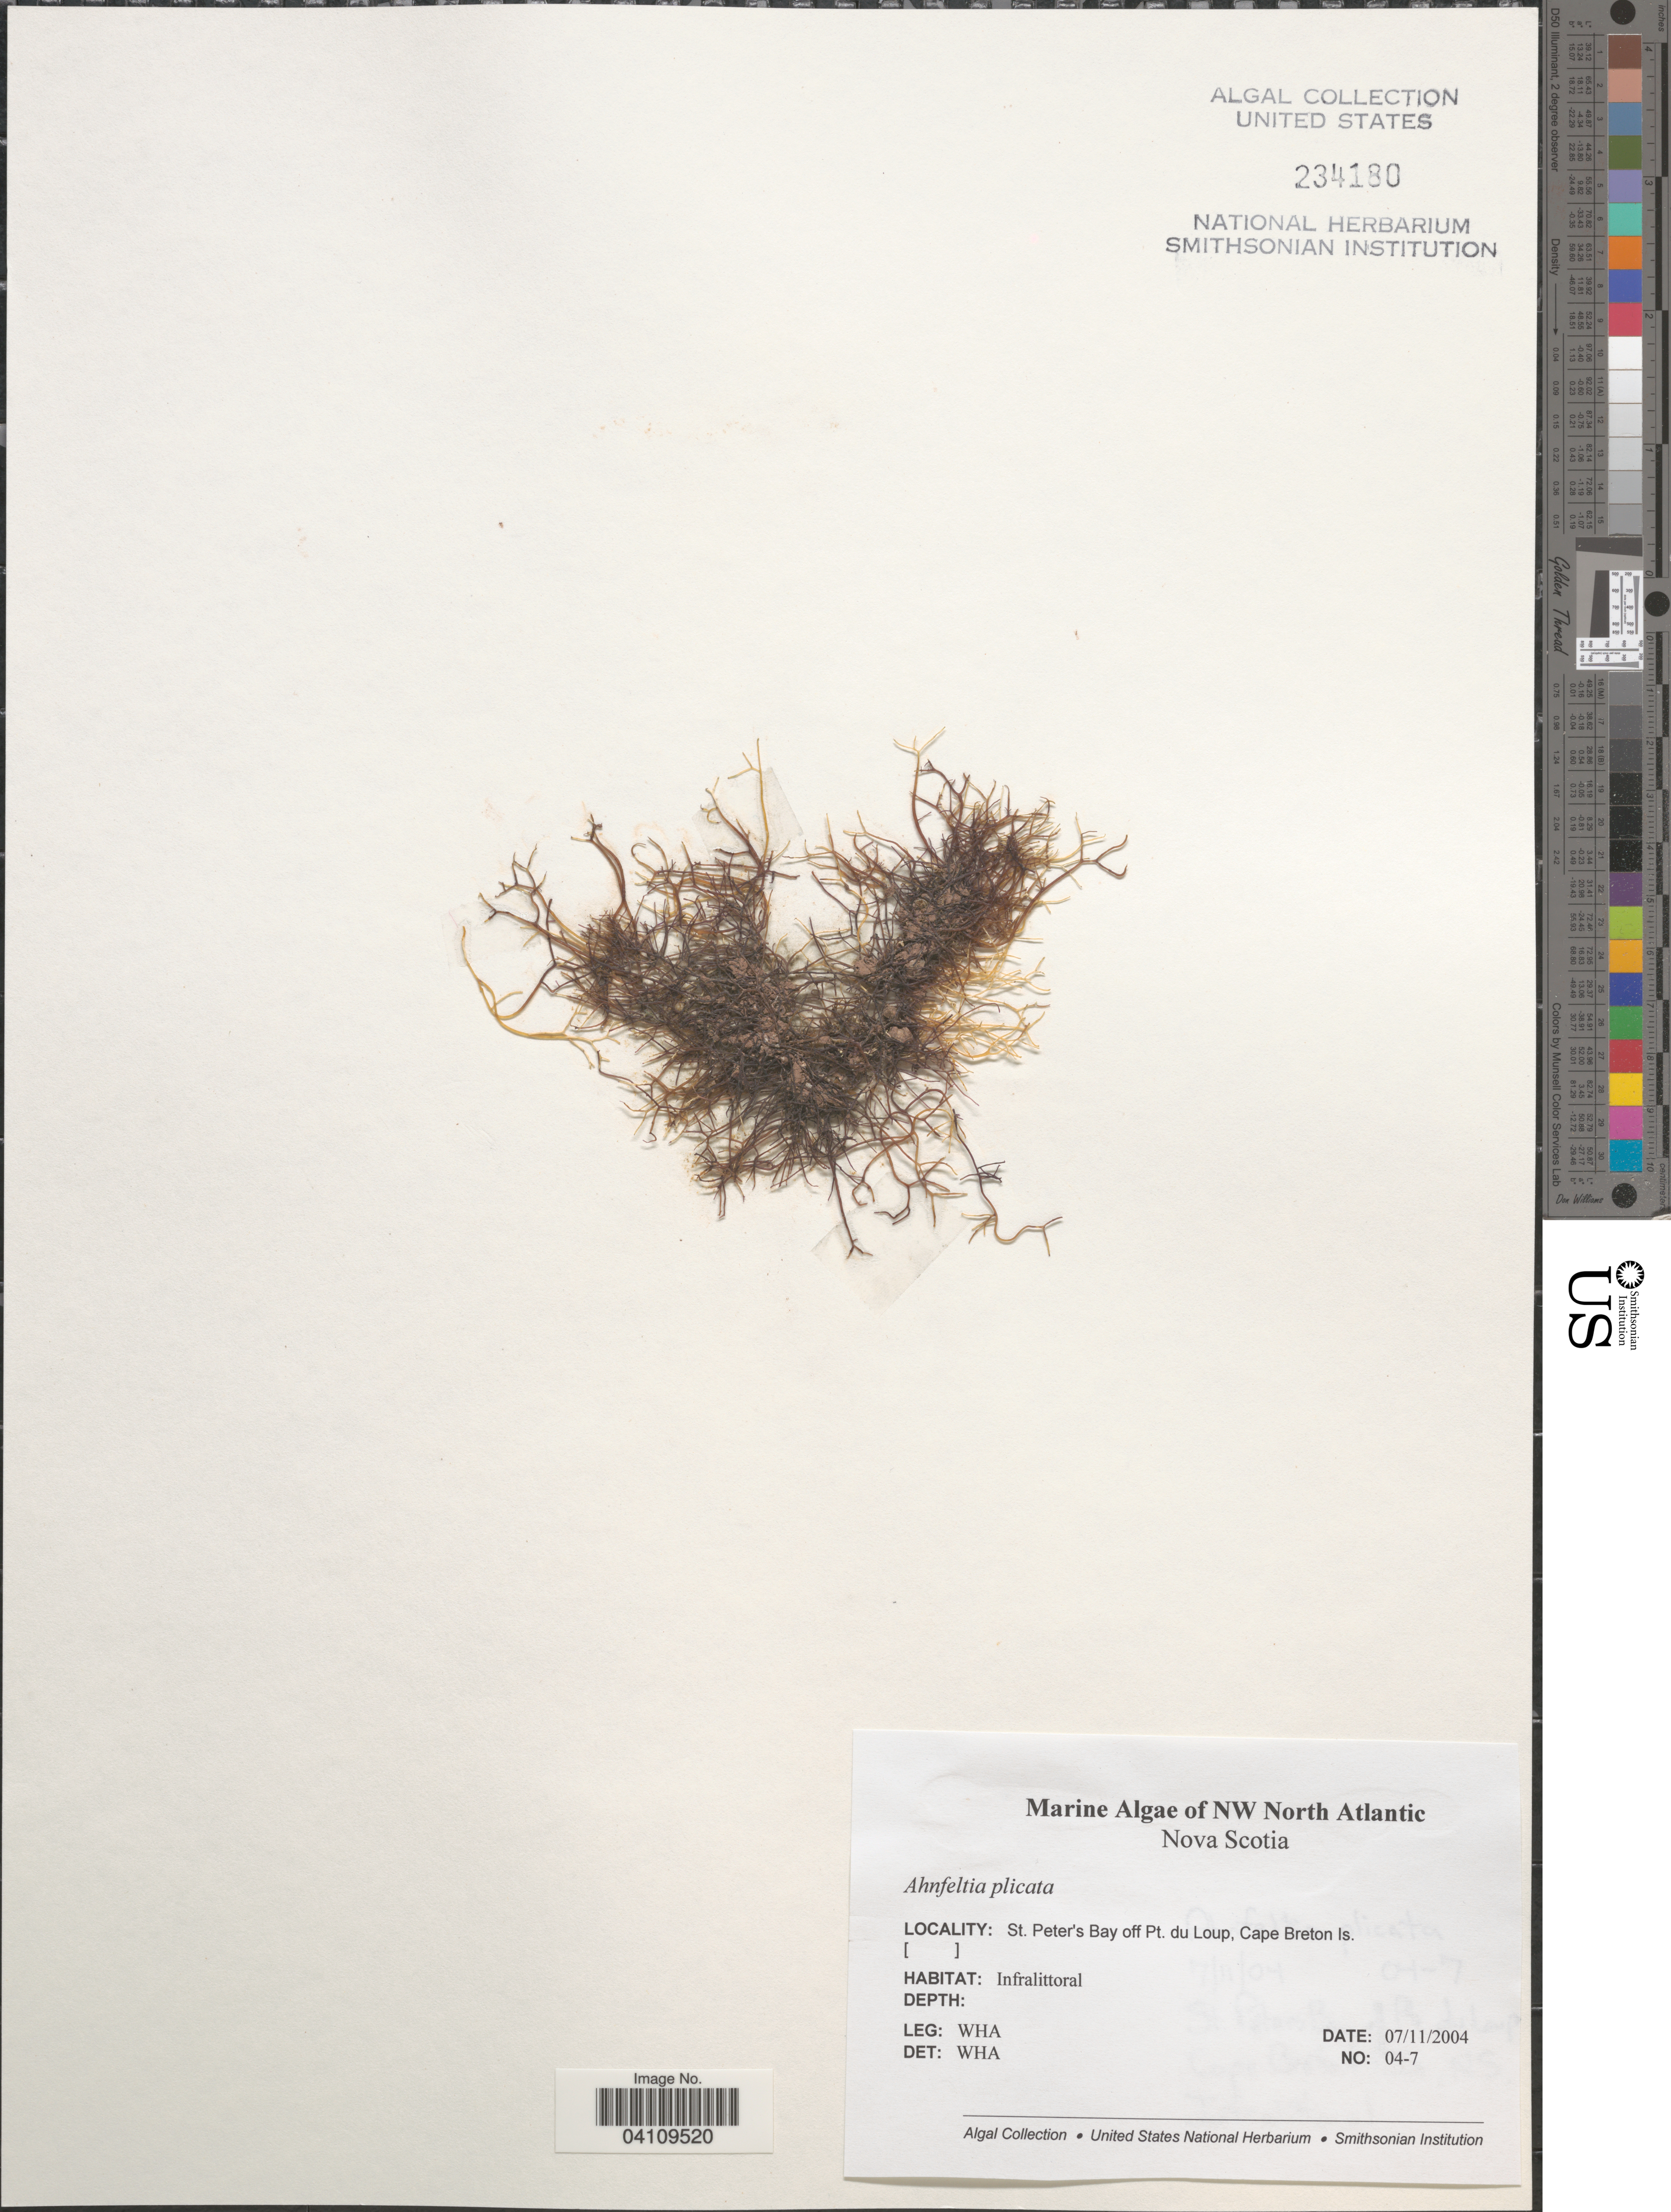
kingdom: Plantae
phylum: Rhodophyta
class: Florideophyceae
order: Ahnfeltiales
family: Ahnfeltiaceae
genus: Ahnfeltia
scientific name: Ahnfeltia plicata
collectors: W. H. Adey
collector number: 04-7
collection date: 2004-11-07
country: Canada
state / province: Nova Scotia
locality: NW North Atlantic. St. Peter's Bay off Pt. du Loup, Cape Breton Is.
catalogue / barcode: US 234180